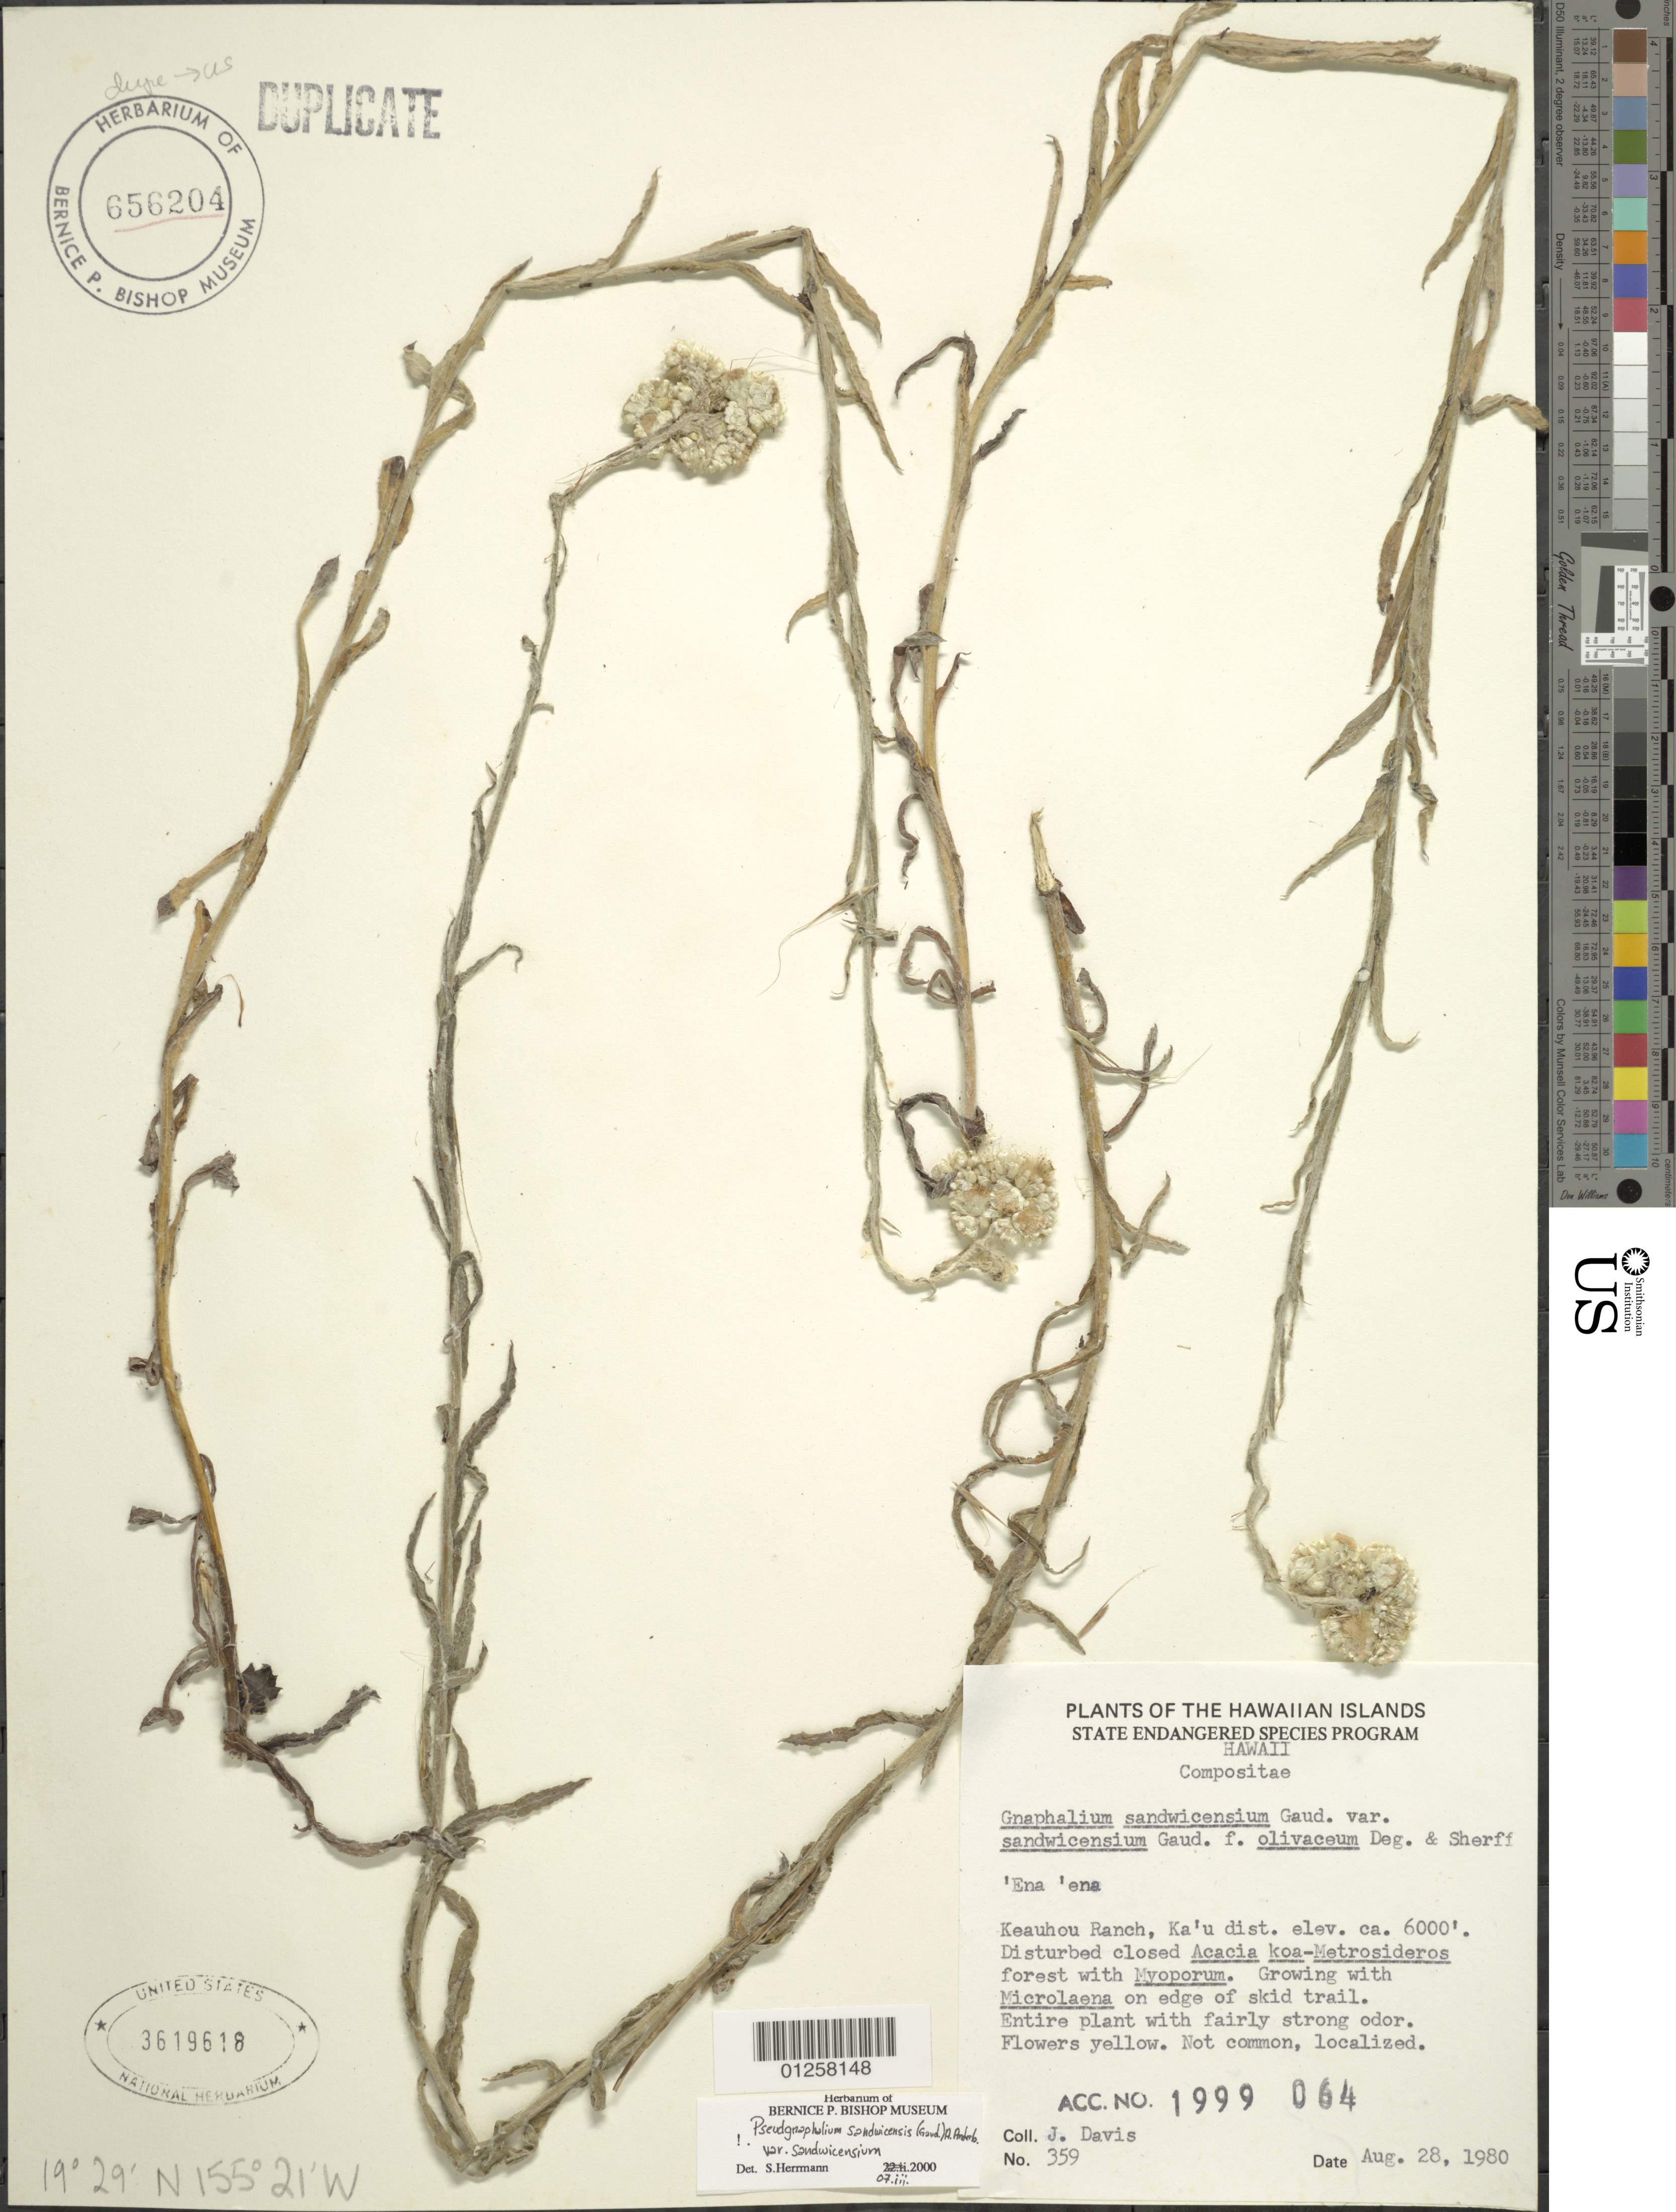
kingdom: Plantae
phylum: Tracheophyta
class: Magnoliopsida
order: Asterales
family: Asteraceae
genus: Pseudognaphalium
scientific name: Pseudognaphalium sandwicensium var. sandwicensium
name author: (Gaudich.) Anderb.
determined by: Hermann, S.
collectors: J. Davis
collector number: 359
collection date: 1980-08-28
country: United States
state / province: Hawaii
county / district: Hawaii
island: Hawaii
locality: Keauhou Ranch, Ka'u District.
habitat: On edge of skid trail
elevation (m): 1829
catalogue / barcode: US 3619618